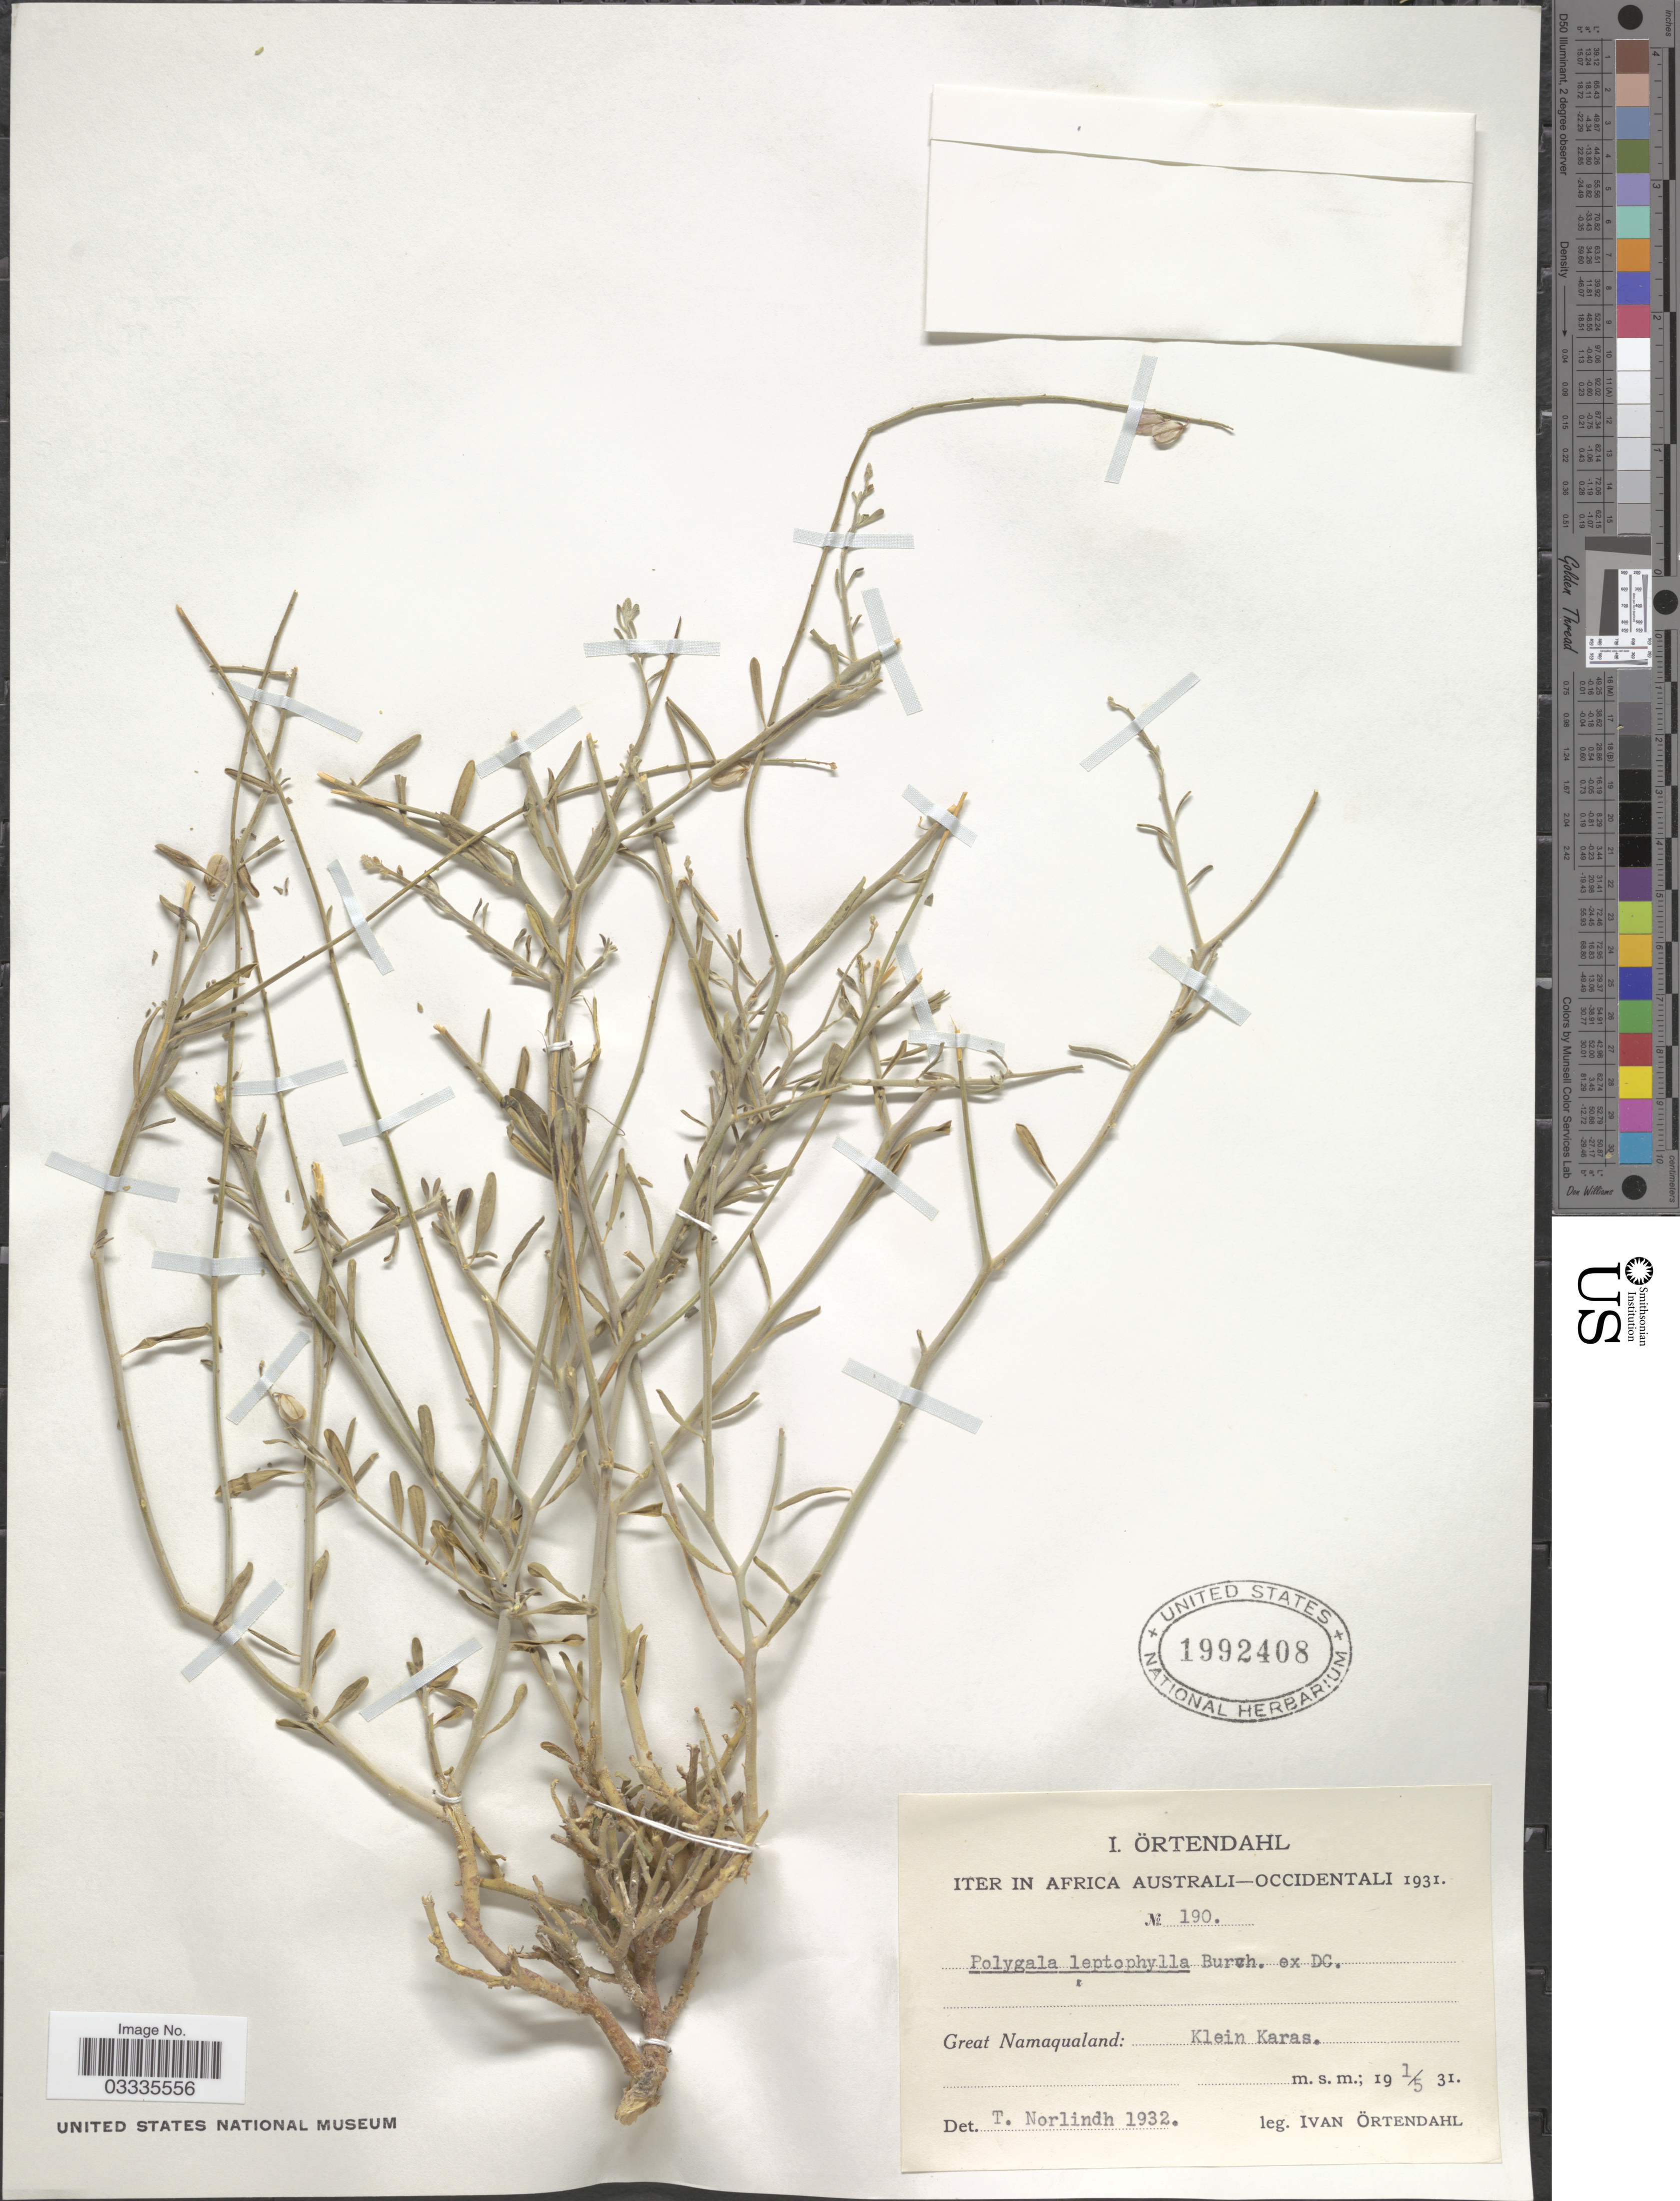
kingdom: Plantae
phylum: Tracheophyta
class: Magnoliopsida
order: Fabales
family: Polygalaceae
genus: Polygala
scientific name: Polygala leptophylla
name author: Burch.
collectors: I. Ortendahl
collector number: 190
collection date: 1931-05-01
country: Namibia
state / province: Karas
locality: Africa Australi-Occidentali. Great Namaqualand: Klein Karas.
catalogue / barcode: US 1992408